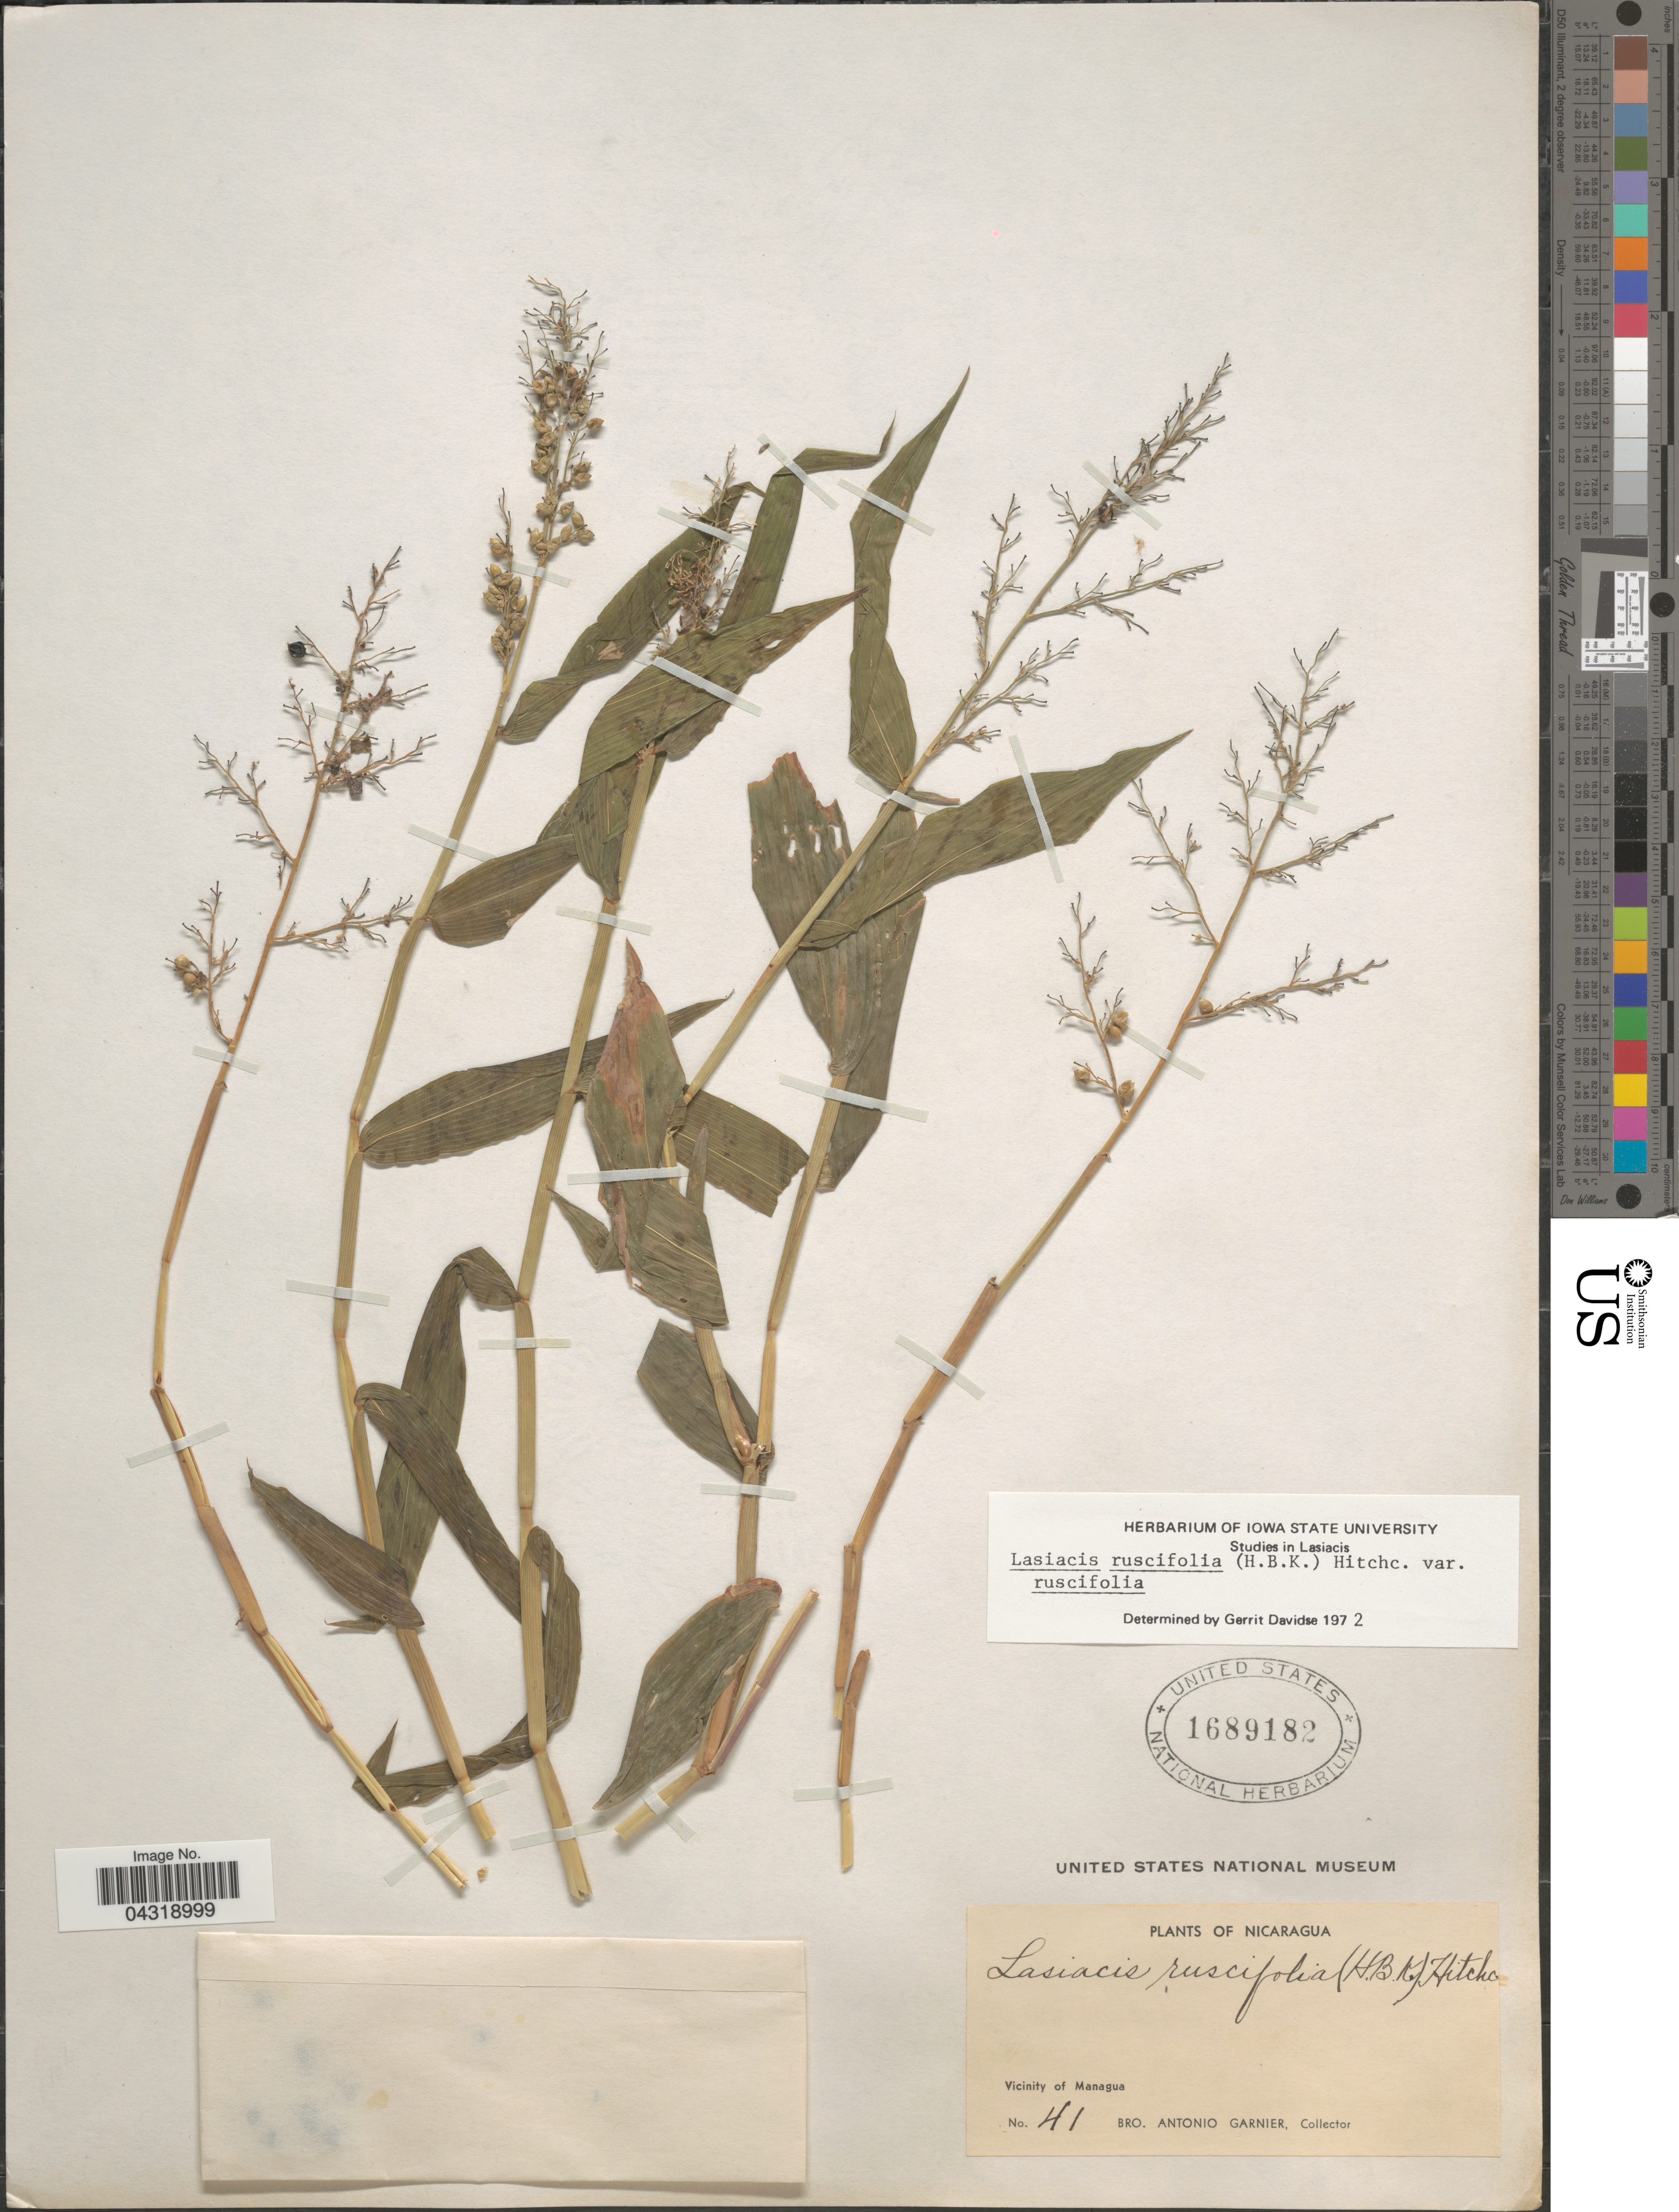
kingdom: Plantae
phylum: Tracheophyta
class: Liliopsida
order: Poales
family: Poaceae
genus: Lasiacis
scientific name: Lasiacis ruscifolia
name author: (Kunth) Hitchc.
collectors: Bro. A. Garnier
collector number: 41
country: Nicaragua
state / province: Managua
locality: Vicinity of Managua.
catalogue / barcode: US 1689182